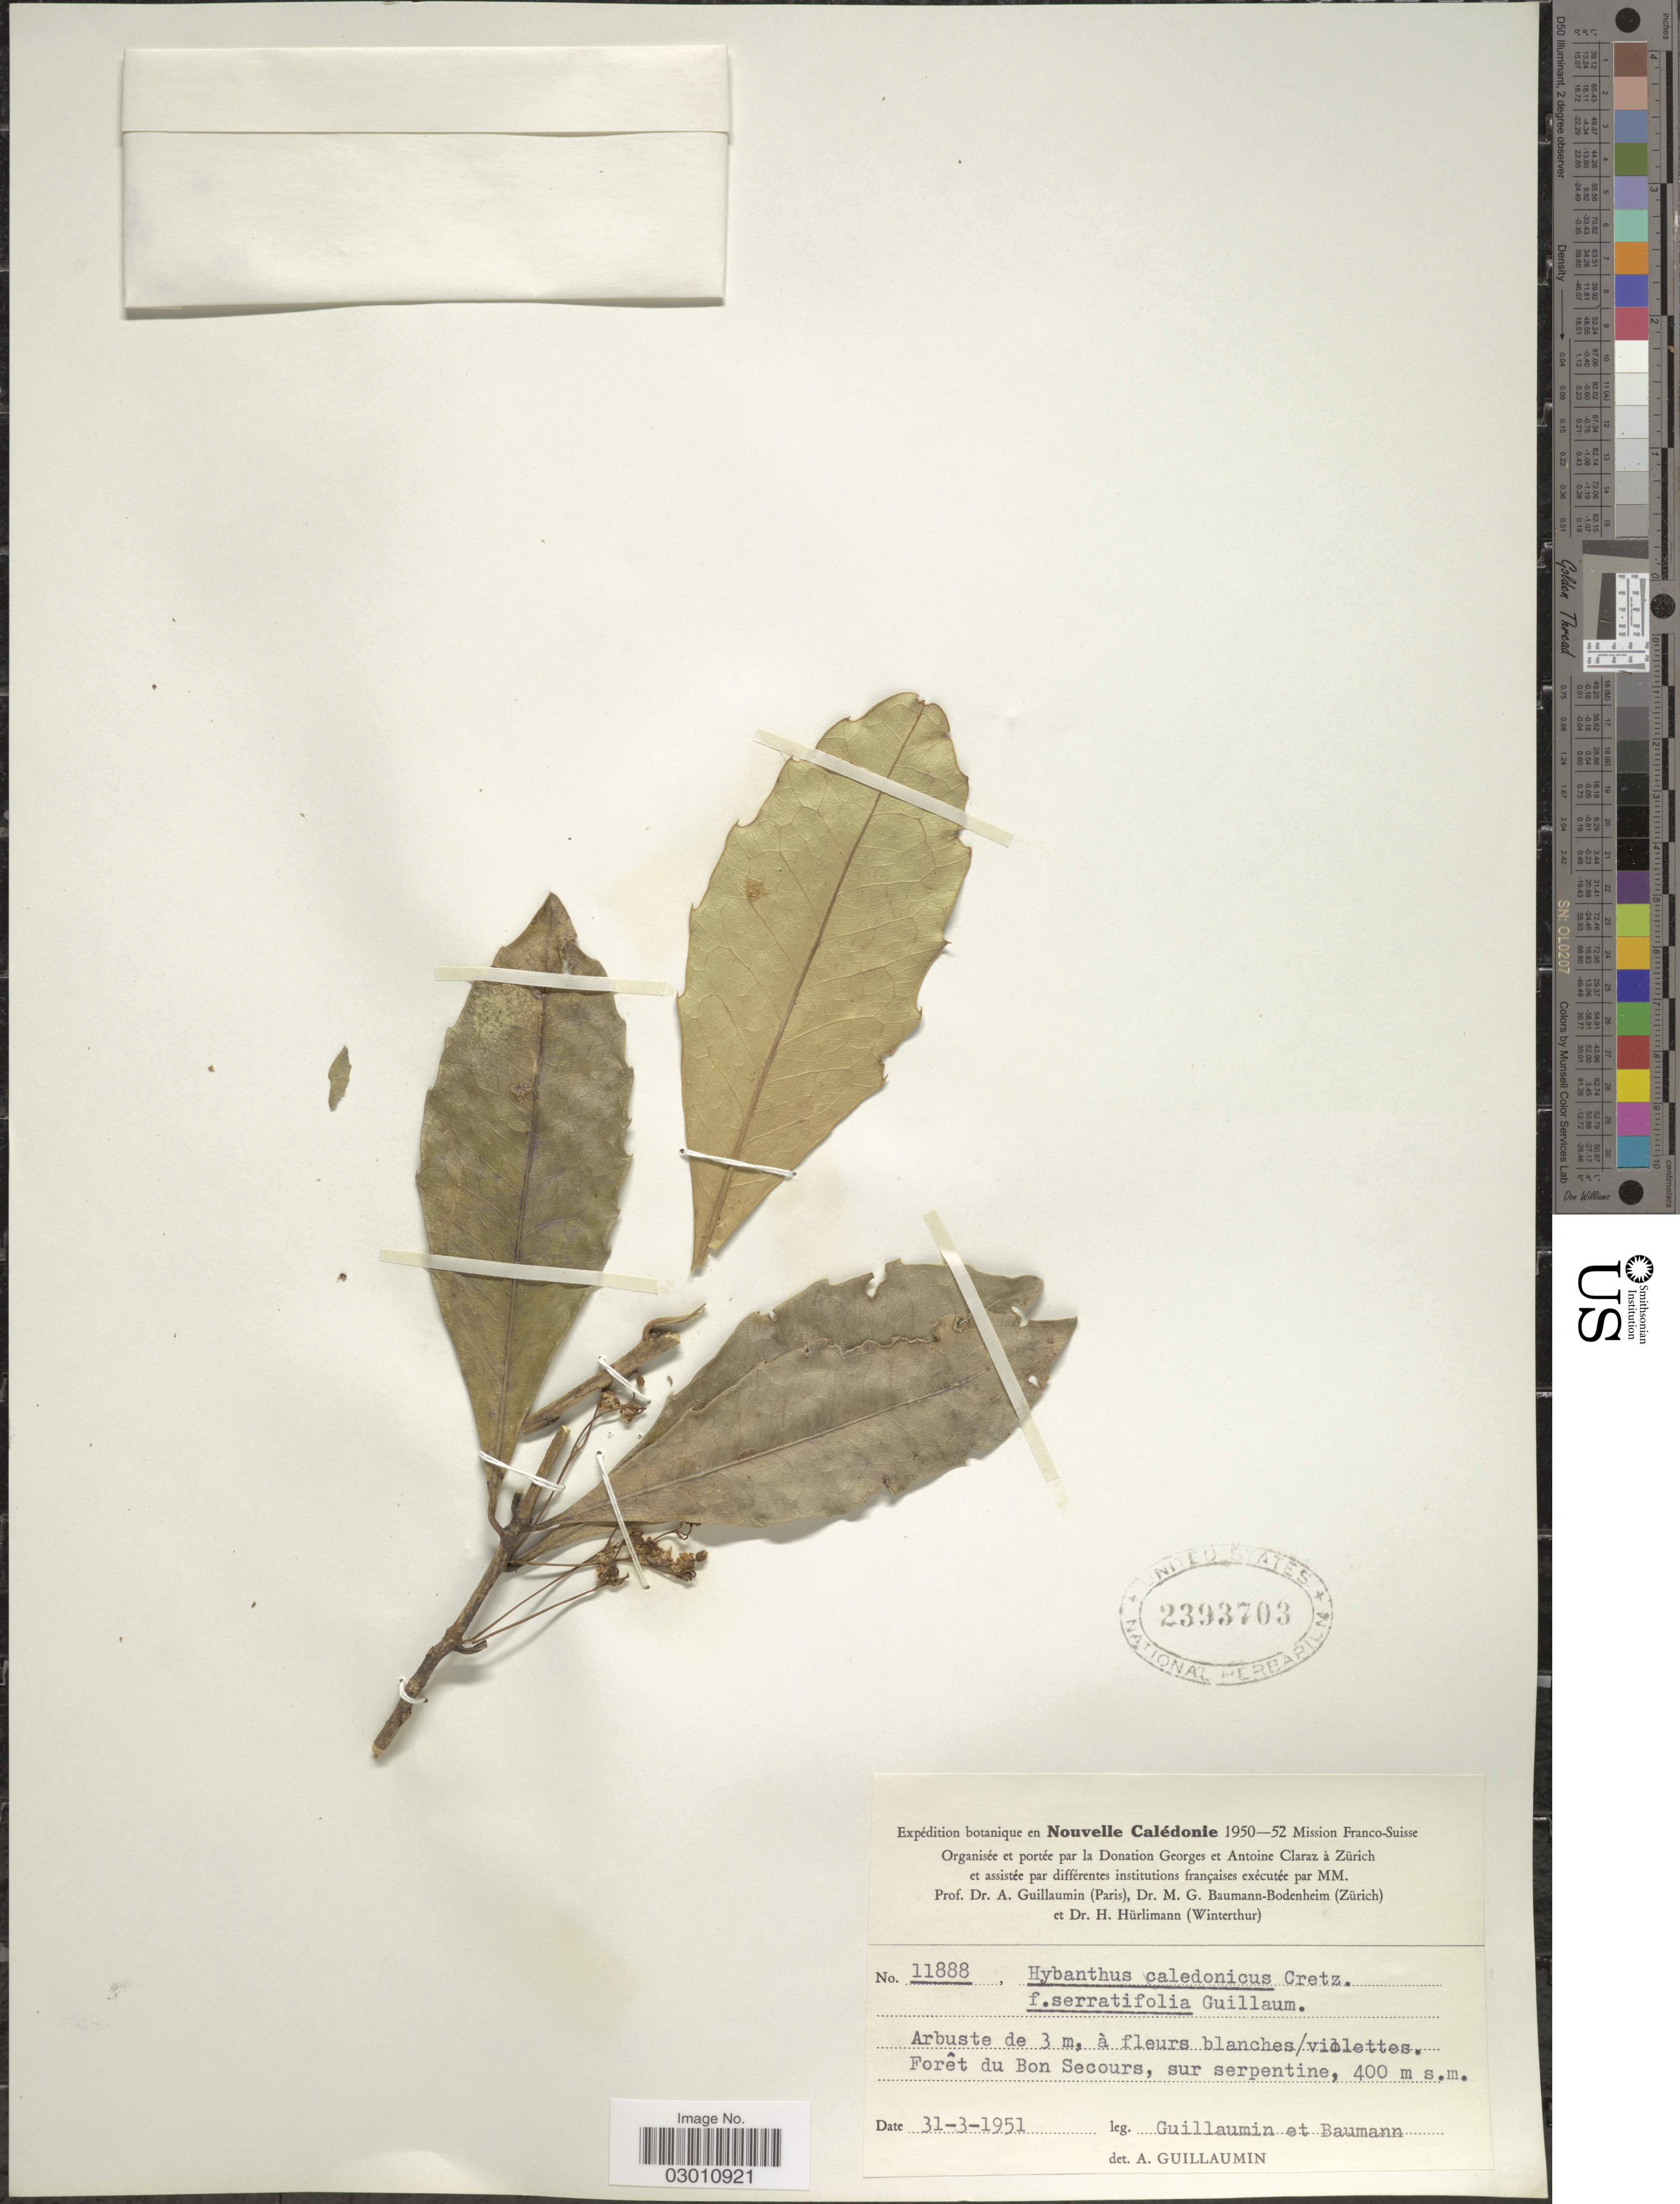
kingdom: Plantae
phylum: Tracheophyta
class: Magnoliopsida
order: Malpighiales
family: Violaceae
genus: Hybanthus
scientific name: Hybanthus caledonicus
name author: (Turcz.) Cretz.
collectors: A. Guillaumin & M. G. Baumann-Bodenheim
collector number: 11888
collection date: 1951-03-31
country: New Caledonia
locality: Forêt du Bon Secours, sur serpentine.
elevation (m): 400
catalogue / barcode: US 2393703